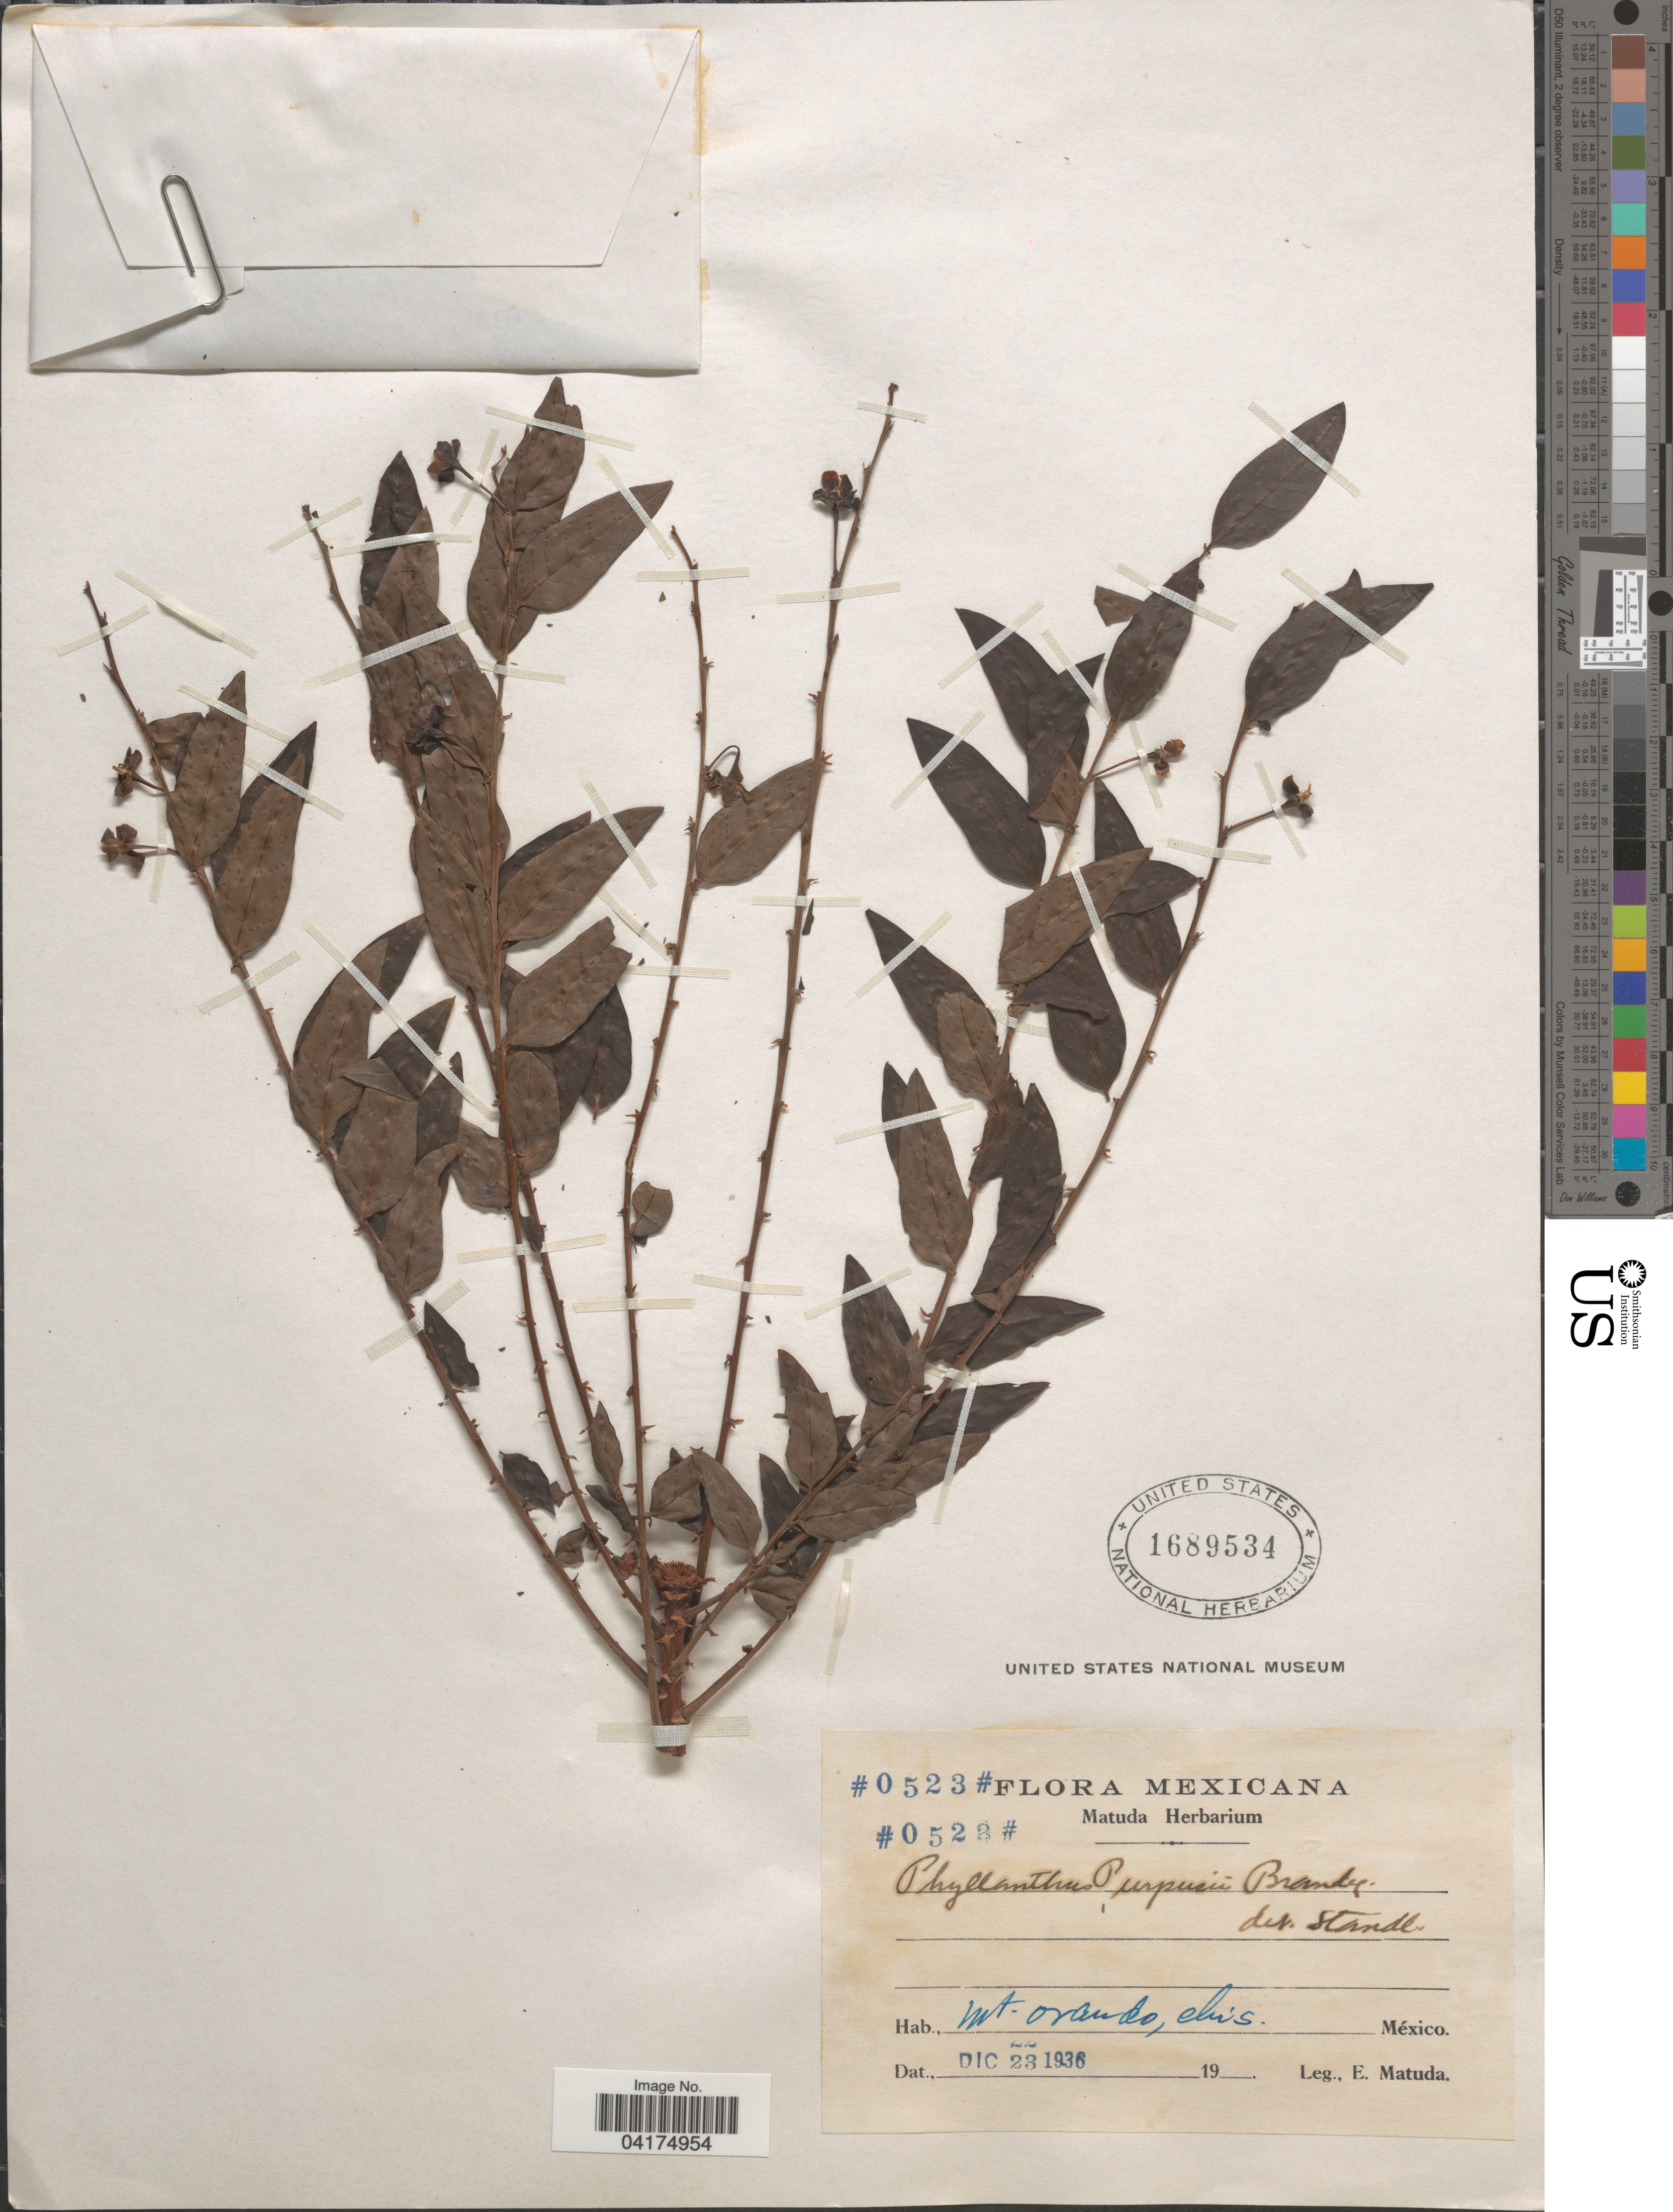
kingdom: Plantae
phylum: Tracheophyta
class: Magnoliopsida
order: Malpighiales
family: Phyllanthaceae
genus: Phyllanthus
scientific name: Phyllanthus purpusii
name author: Brandegee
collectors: E. Matuda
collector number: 0523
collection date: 1936-12-23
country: Mexico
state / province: México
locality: Mt. Orando, elús [interpreted].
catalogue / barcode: US 1689534